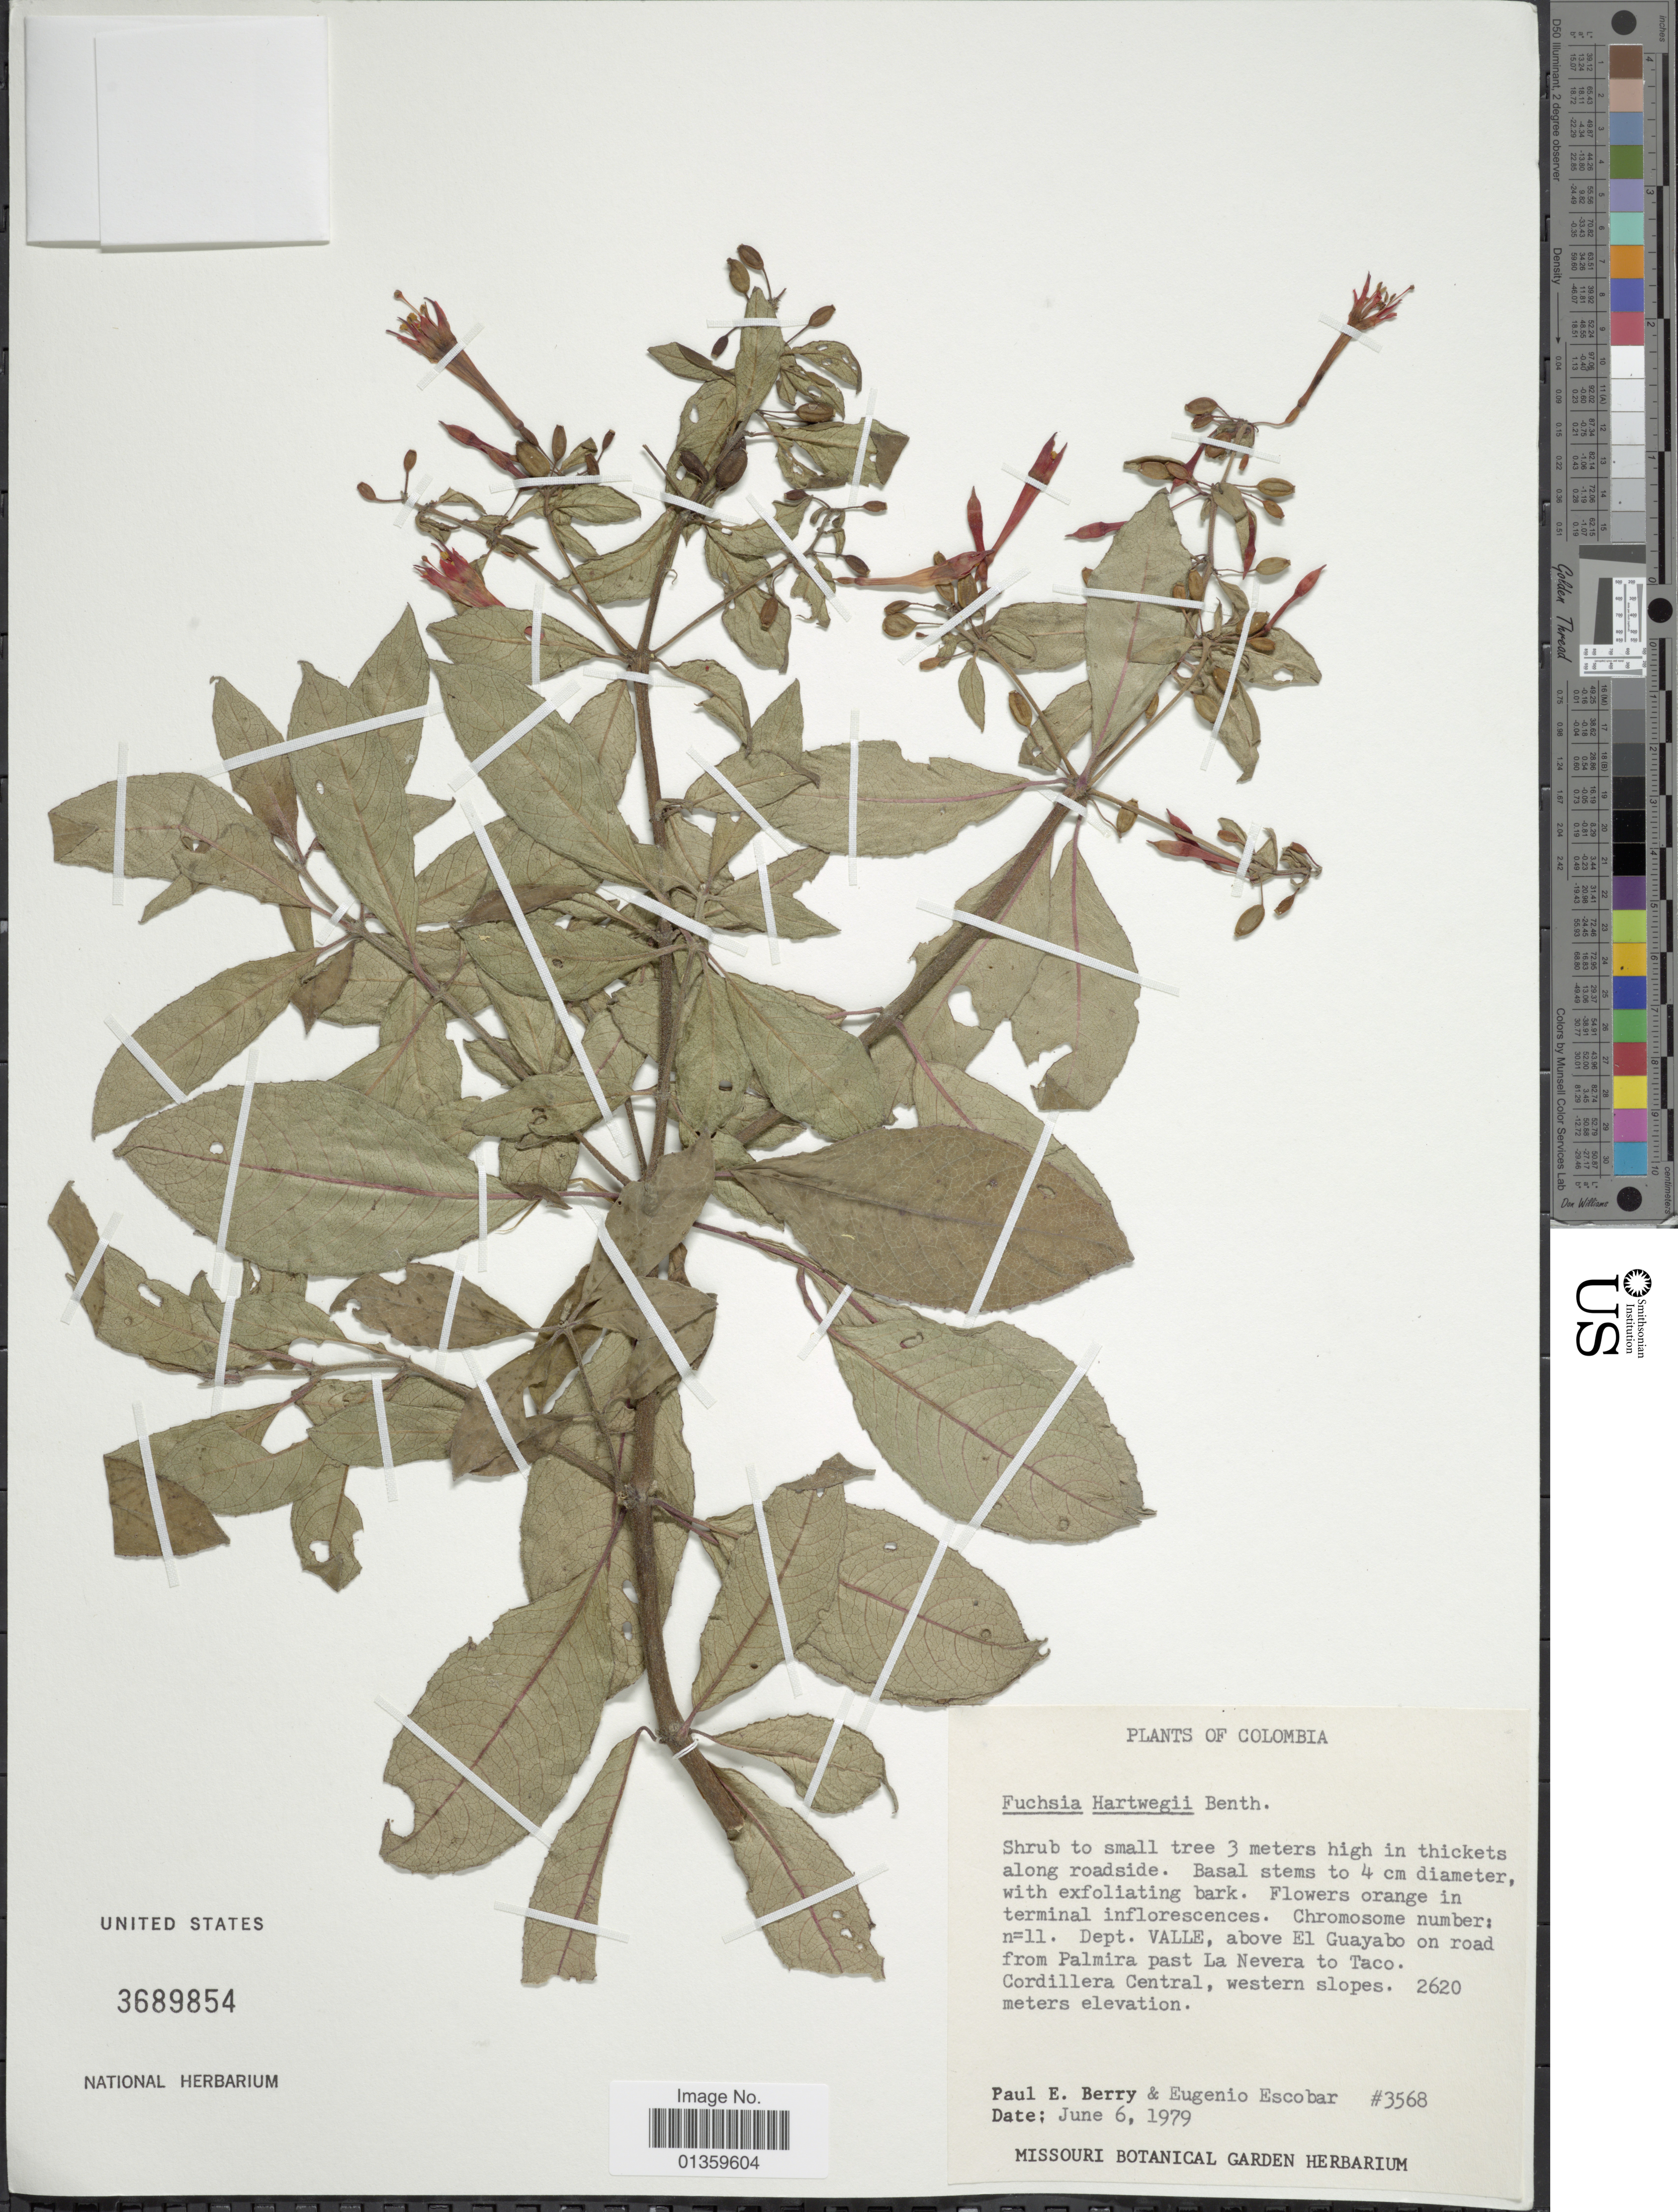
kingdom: Plantae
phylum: Tracheophyta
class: Magnoliopsida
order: Myrtales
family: Onagraceae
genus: Fuchsia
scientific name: Fuchsia hartwegii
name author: Benth.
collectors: P. E. Berry & E. Escobar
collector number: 3568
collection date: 1979-06-06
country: Colombia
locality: Dept. Valle, above El Guayabo on road from Palmira past La Nevera to Taco. Cordillera Central, western slopes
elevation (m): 2620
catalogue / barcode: US 3689854